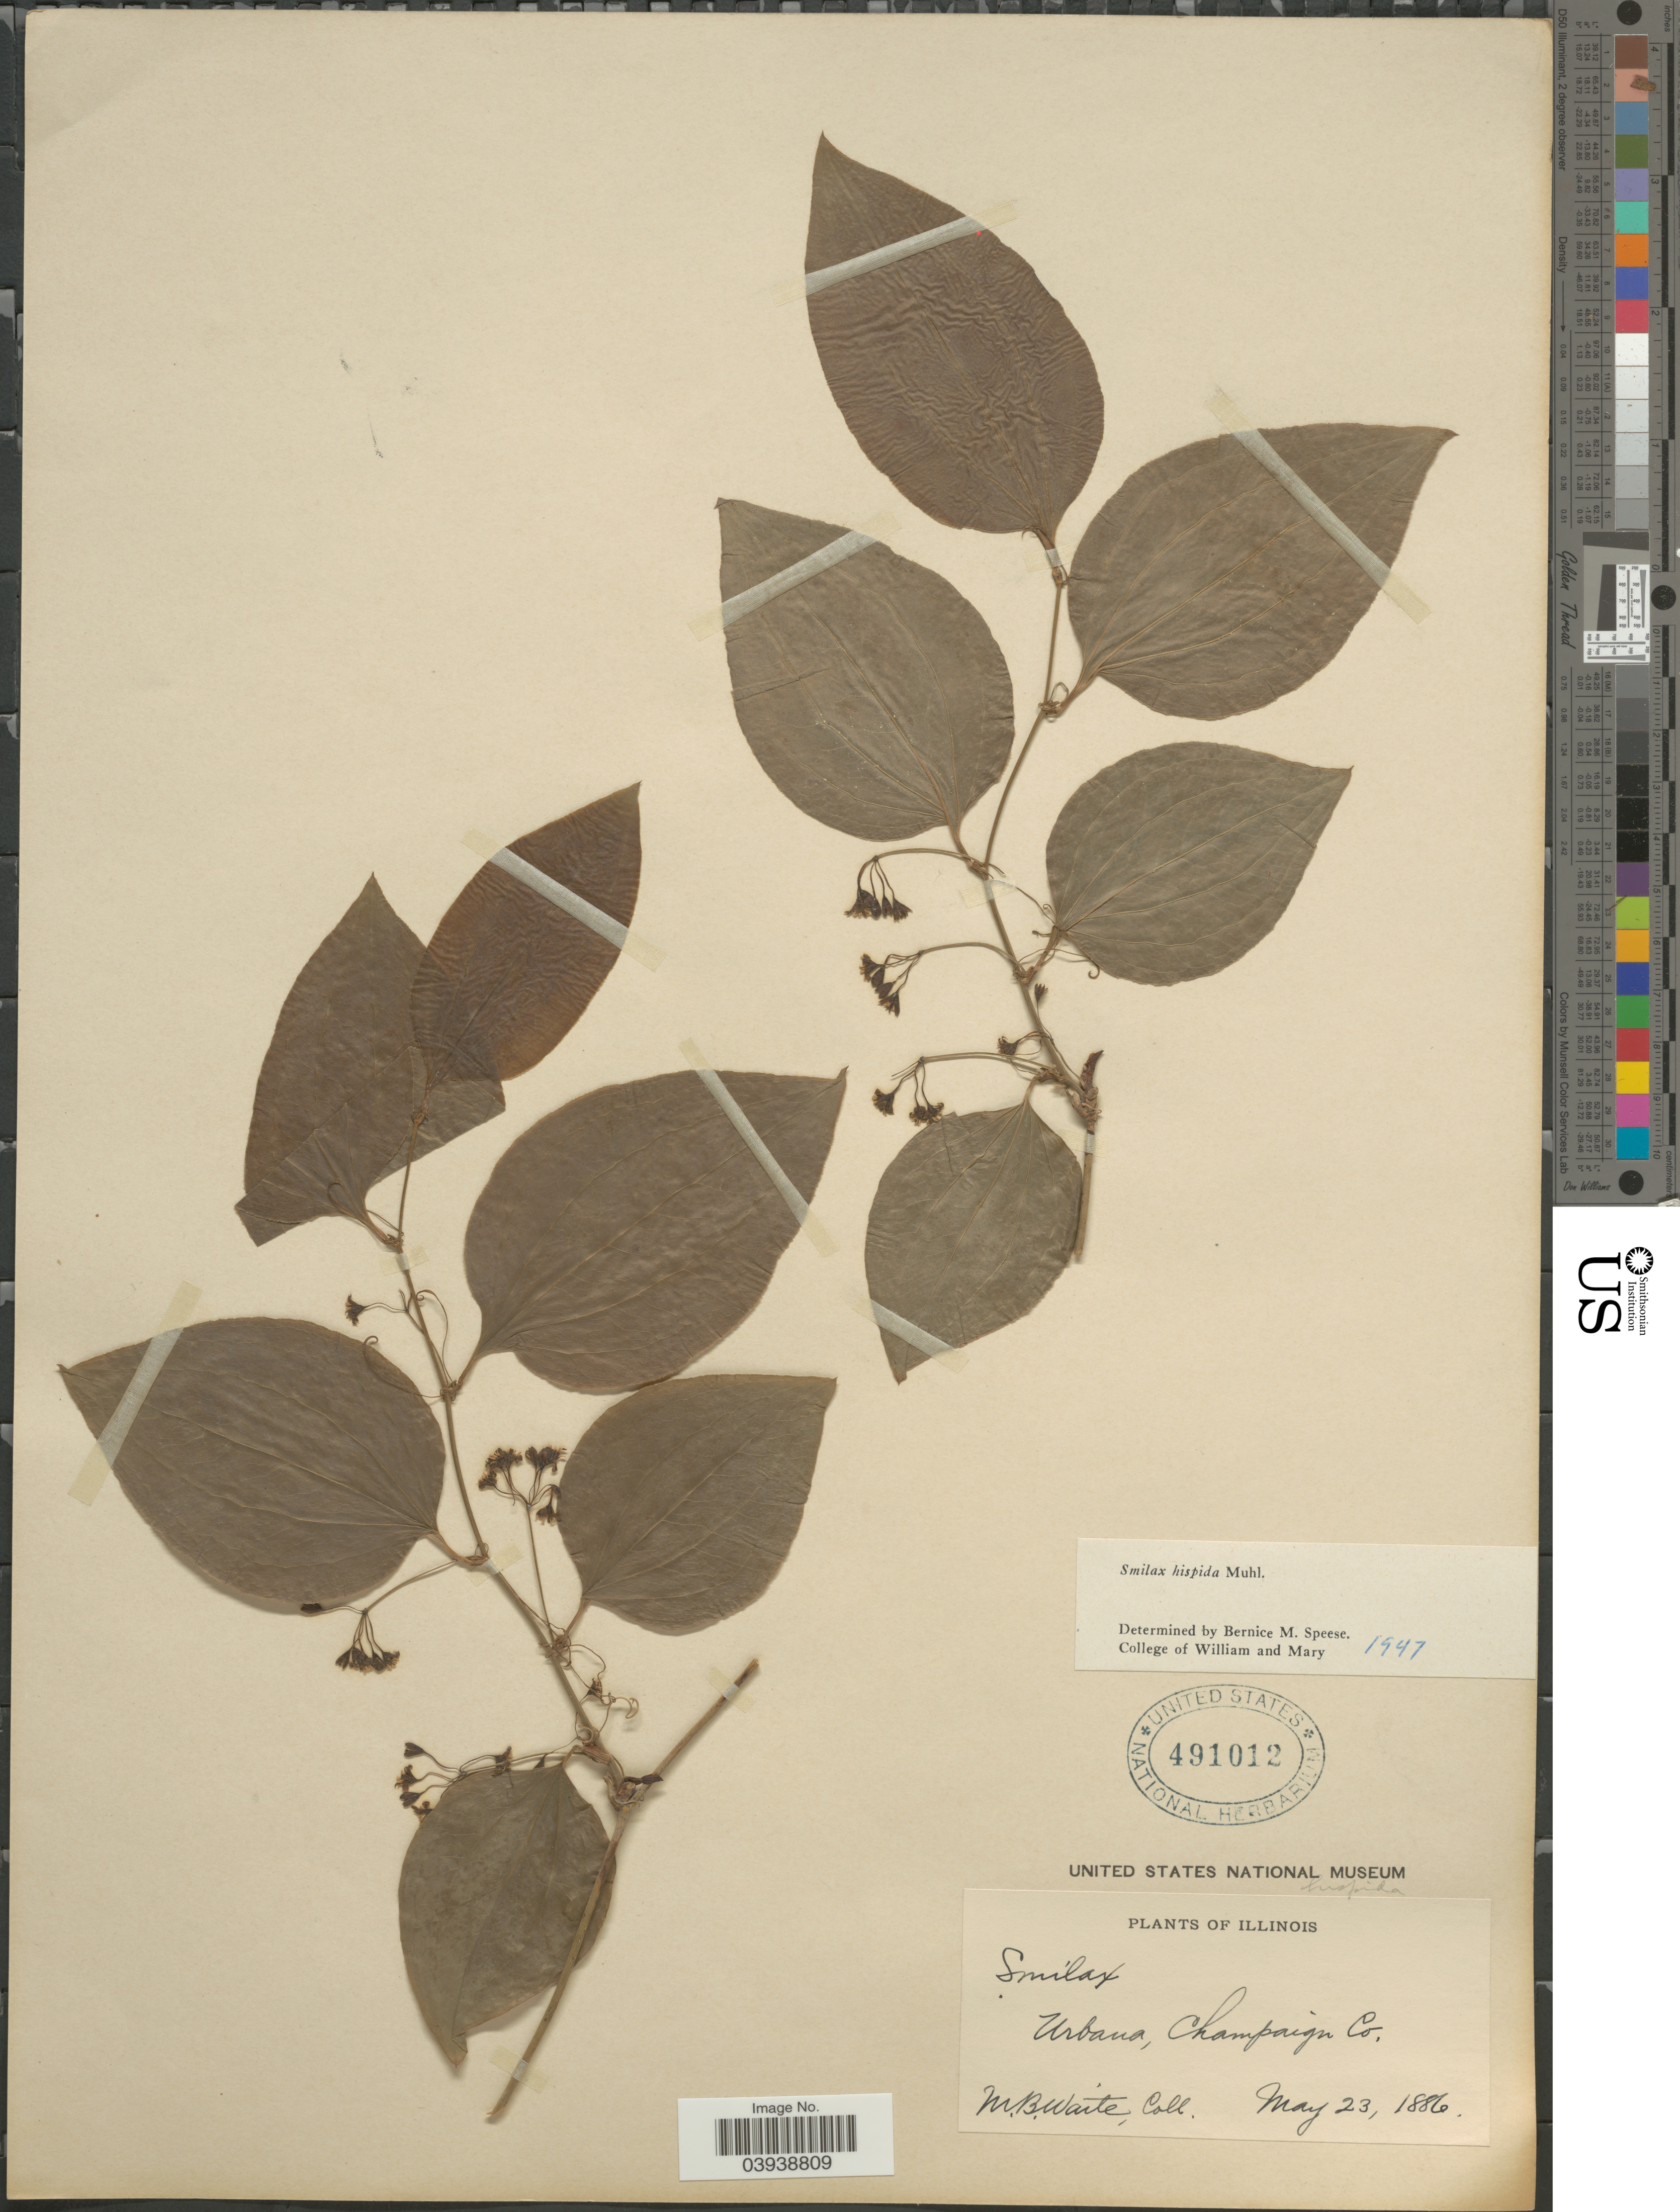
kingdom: Plantae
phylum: Tracheophyta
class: Liliopsida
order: Liliales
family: Smilacaceae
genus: Smilax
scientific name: Smilax hispida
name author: Raf.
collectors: M. B. Waite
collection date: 1886-05-23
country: United States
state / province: Illinois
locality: Urbana, Champaign Co.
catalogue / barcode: US 491012